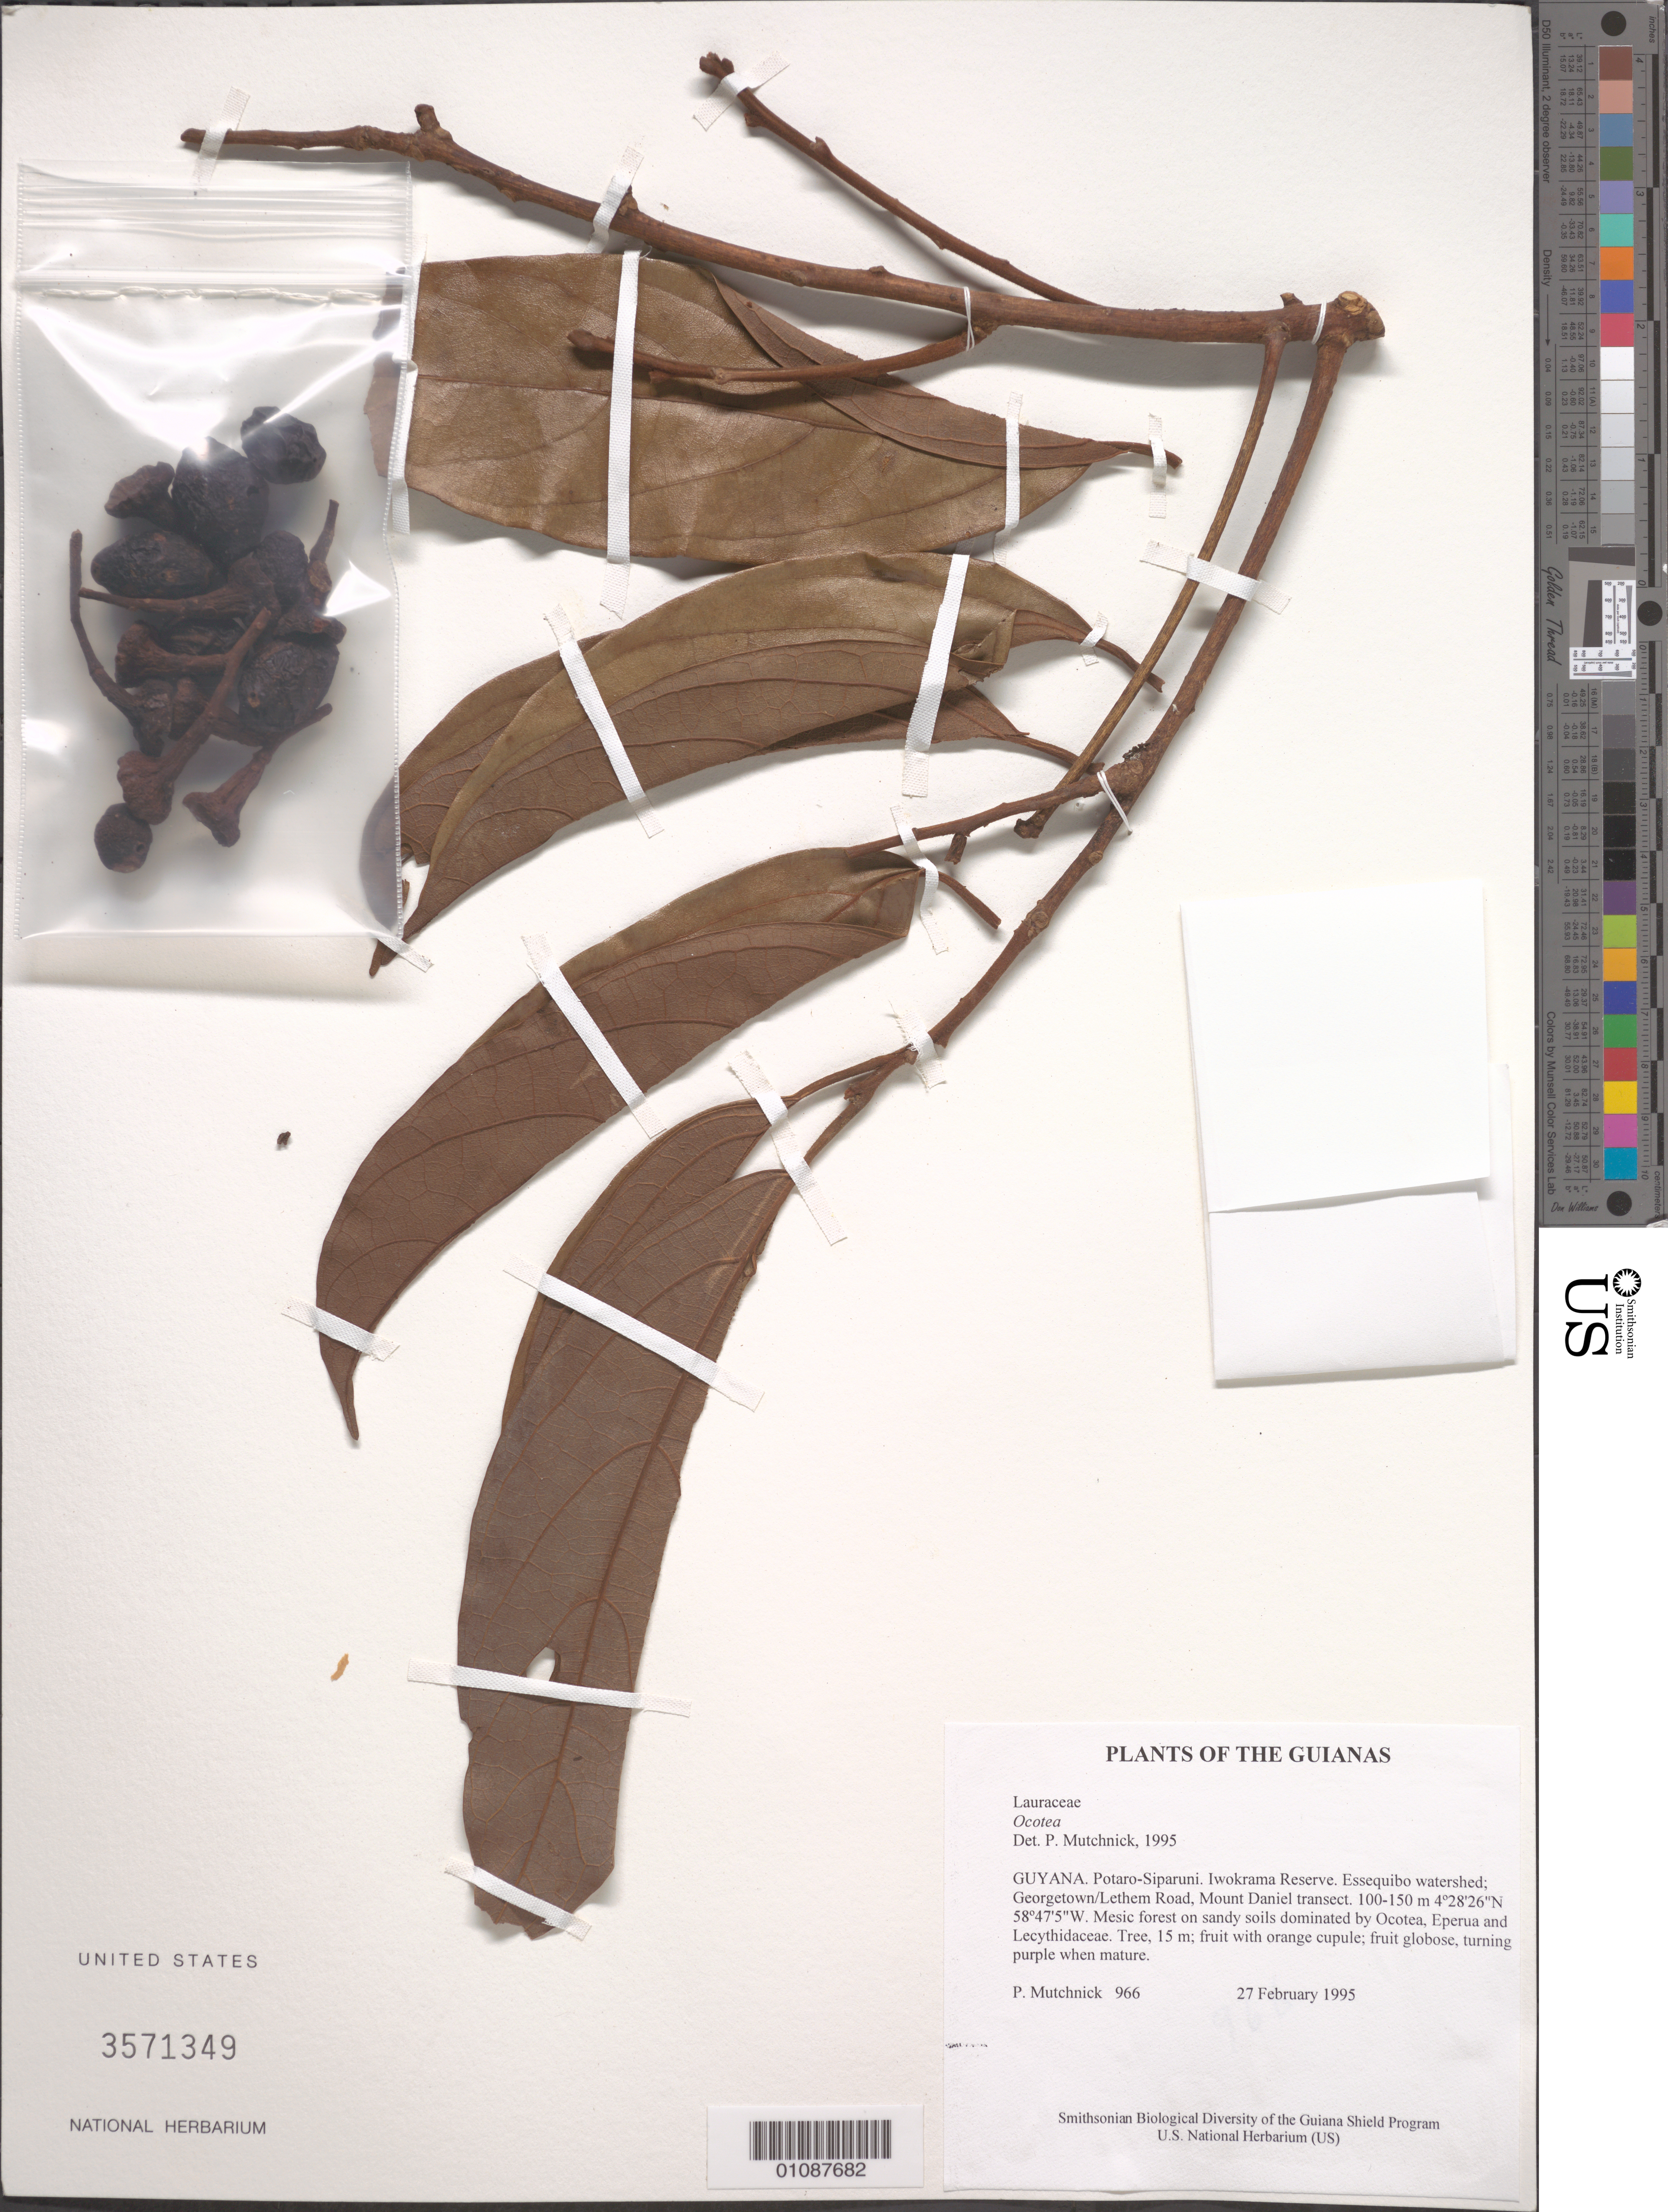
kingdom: Plantae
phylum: Tracheophyta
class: Magnoliopsida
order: Laurales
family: Lauraceae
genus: Ocotea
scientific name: Ocotea sp.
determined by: Mutchnick, P.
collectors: P. Mutchnick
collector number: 966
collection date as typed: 27 February 1995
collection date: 1995-02-27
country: Guyana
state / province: Potaro-Siparuni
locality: Iwokrama Reserve. Essequibo watershed; Georgetown/Lethem Road, Mount Daniel transect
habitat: Mesic forest on sandy soils dominated by Ocotea, Eperua and Lecythidaceae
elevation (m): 100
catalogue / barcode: US 3571349